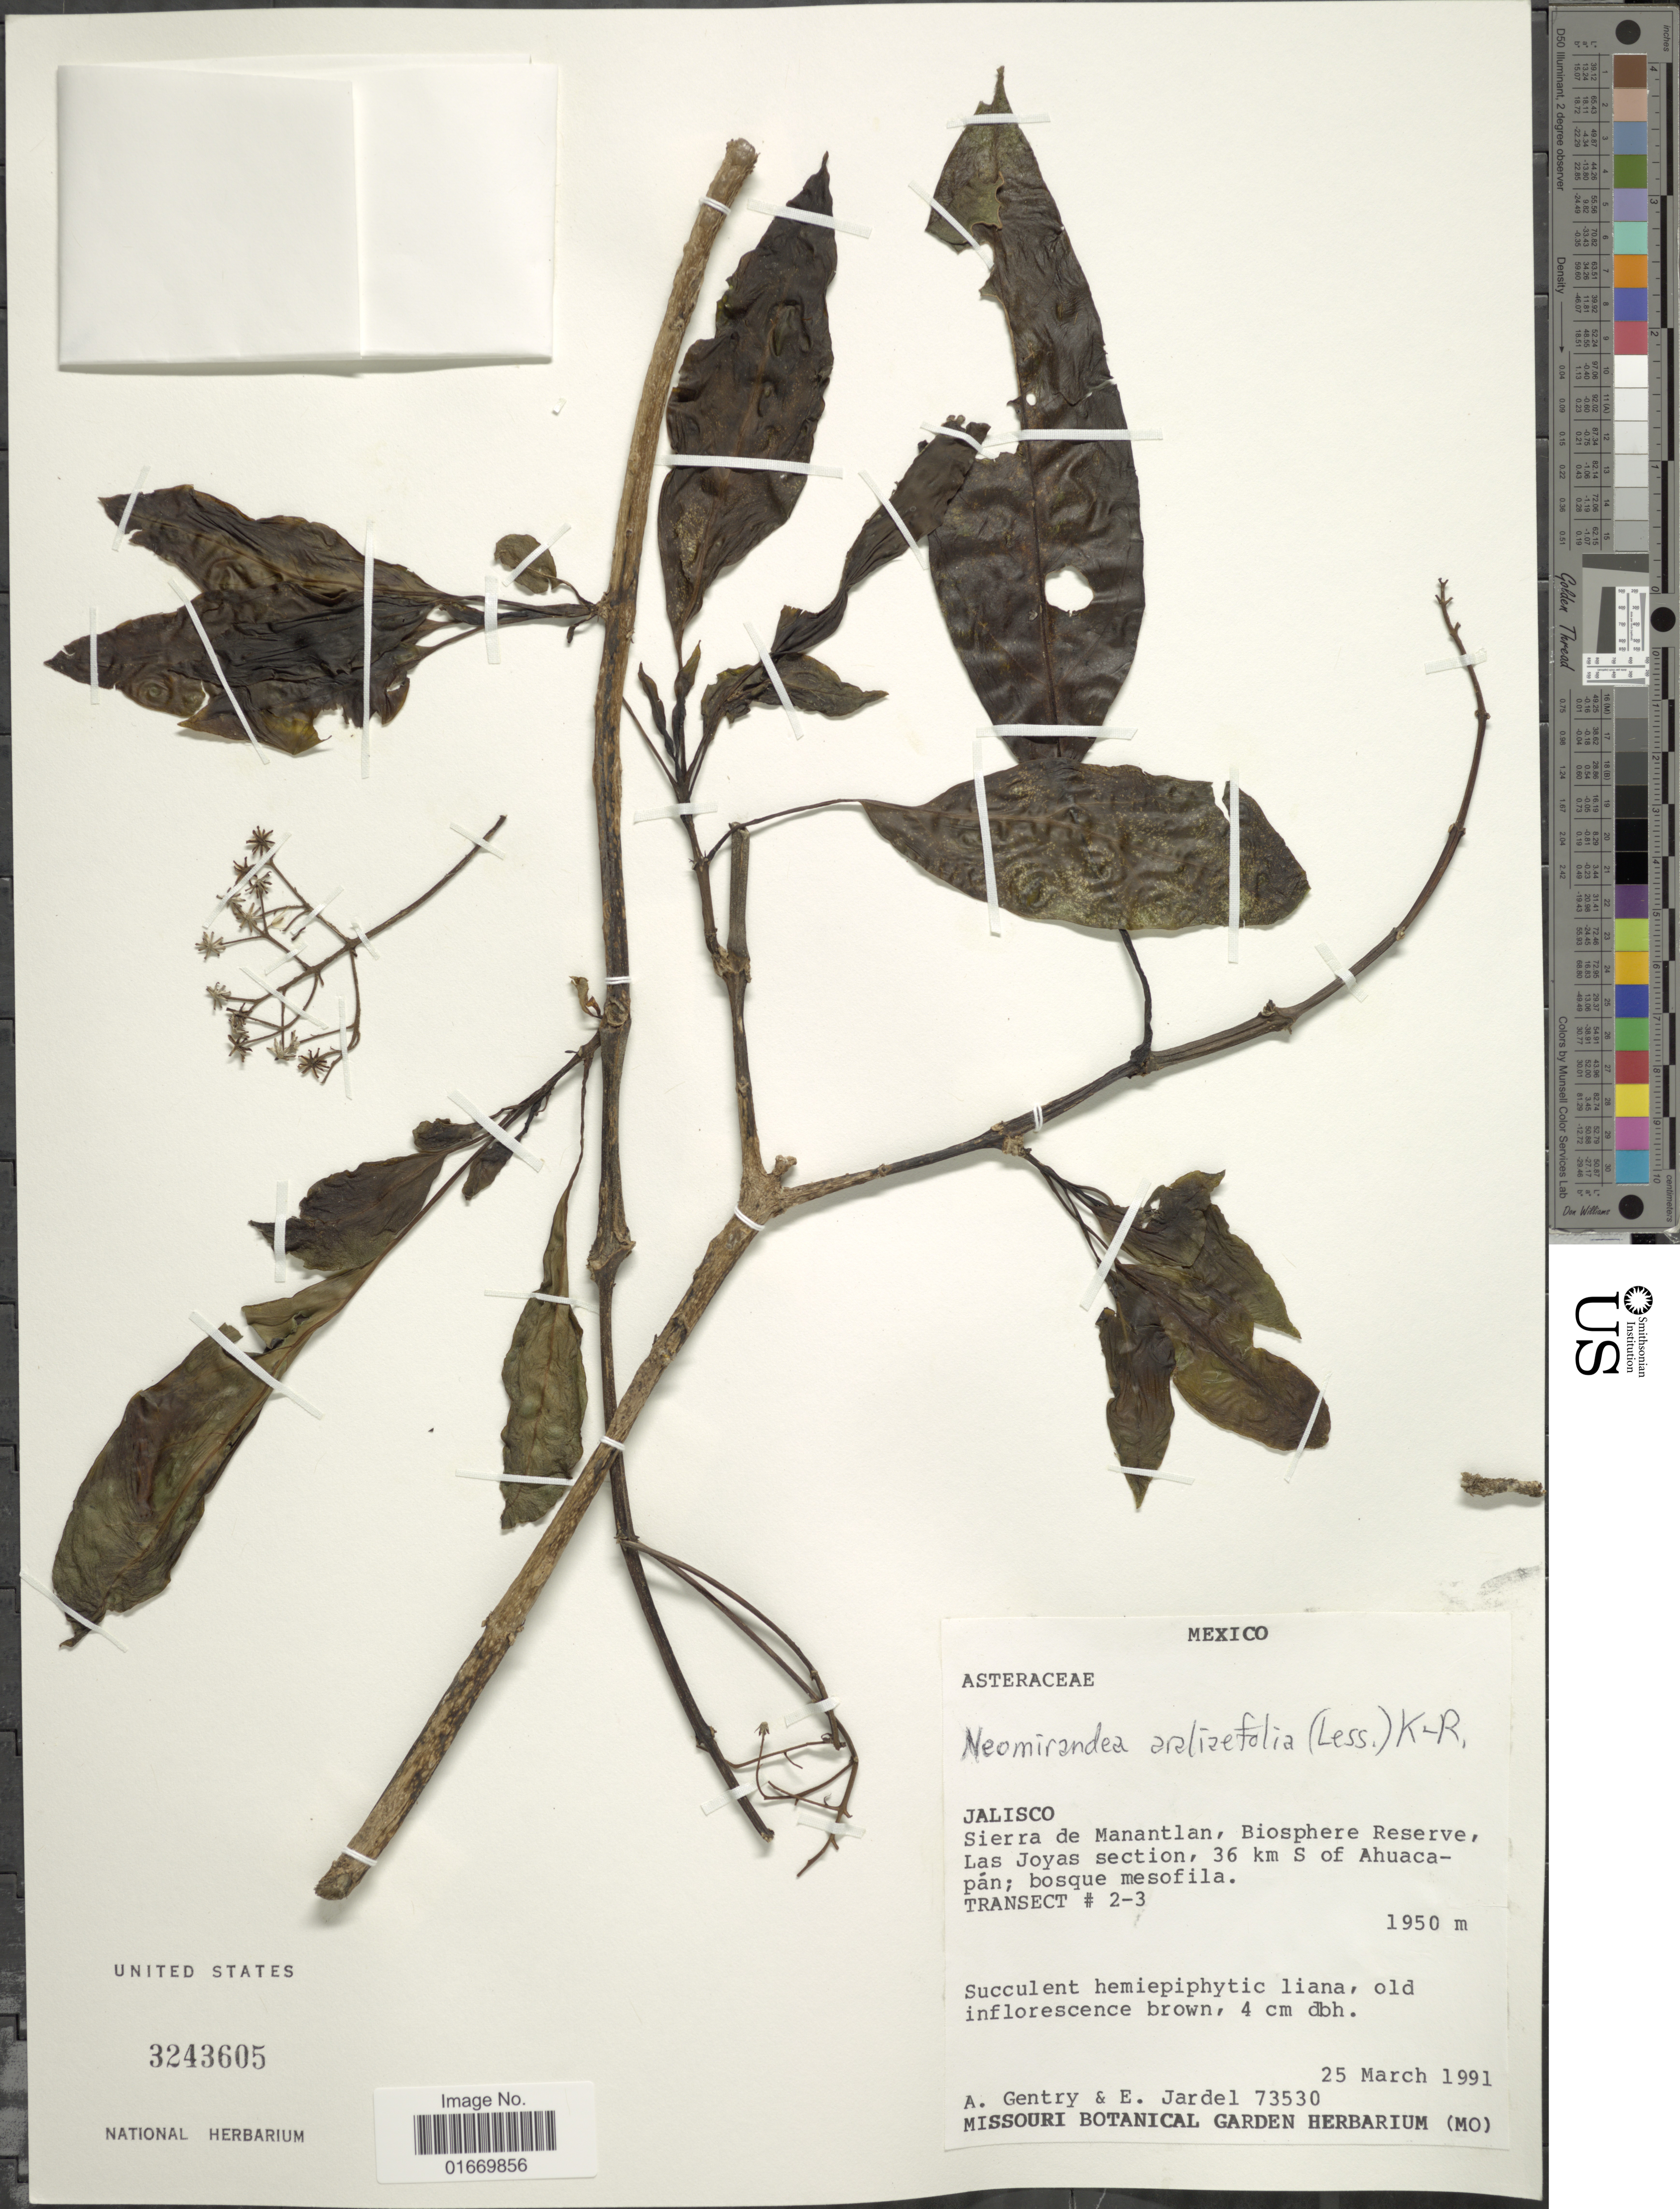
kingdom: Plantae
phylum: Tracheophyta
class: Magnoliopsida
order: Asterales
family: Asteraceae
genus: Neomirandea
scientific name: Neomirandea araliaefolia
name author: (Less.) R.M. King & H. Rob.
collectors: A. H. Gentry & E. Jardel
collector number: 73530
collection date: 1991-03-25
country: Mexico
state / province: Jalisco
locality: Sierra de Manantlan, Biosphere Reserve, Las Joyas section, 36 km S of Ahuacapan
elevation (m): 1950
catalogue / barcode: US 3243605